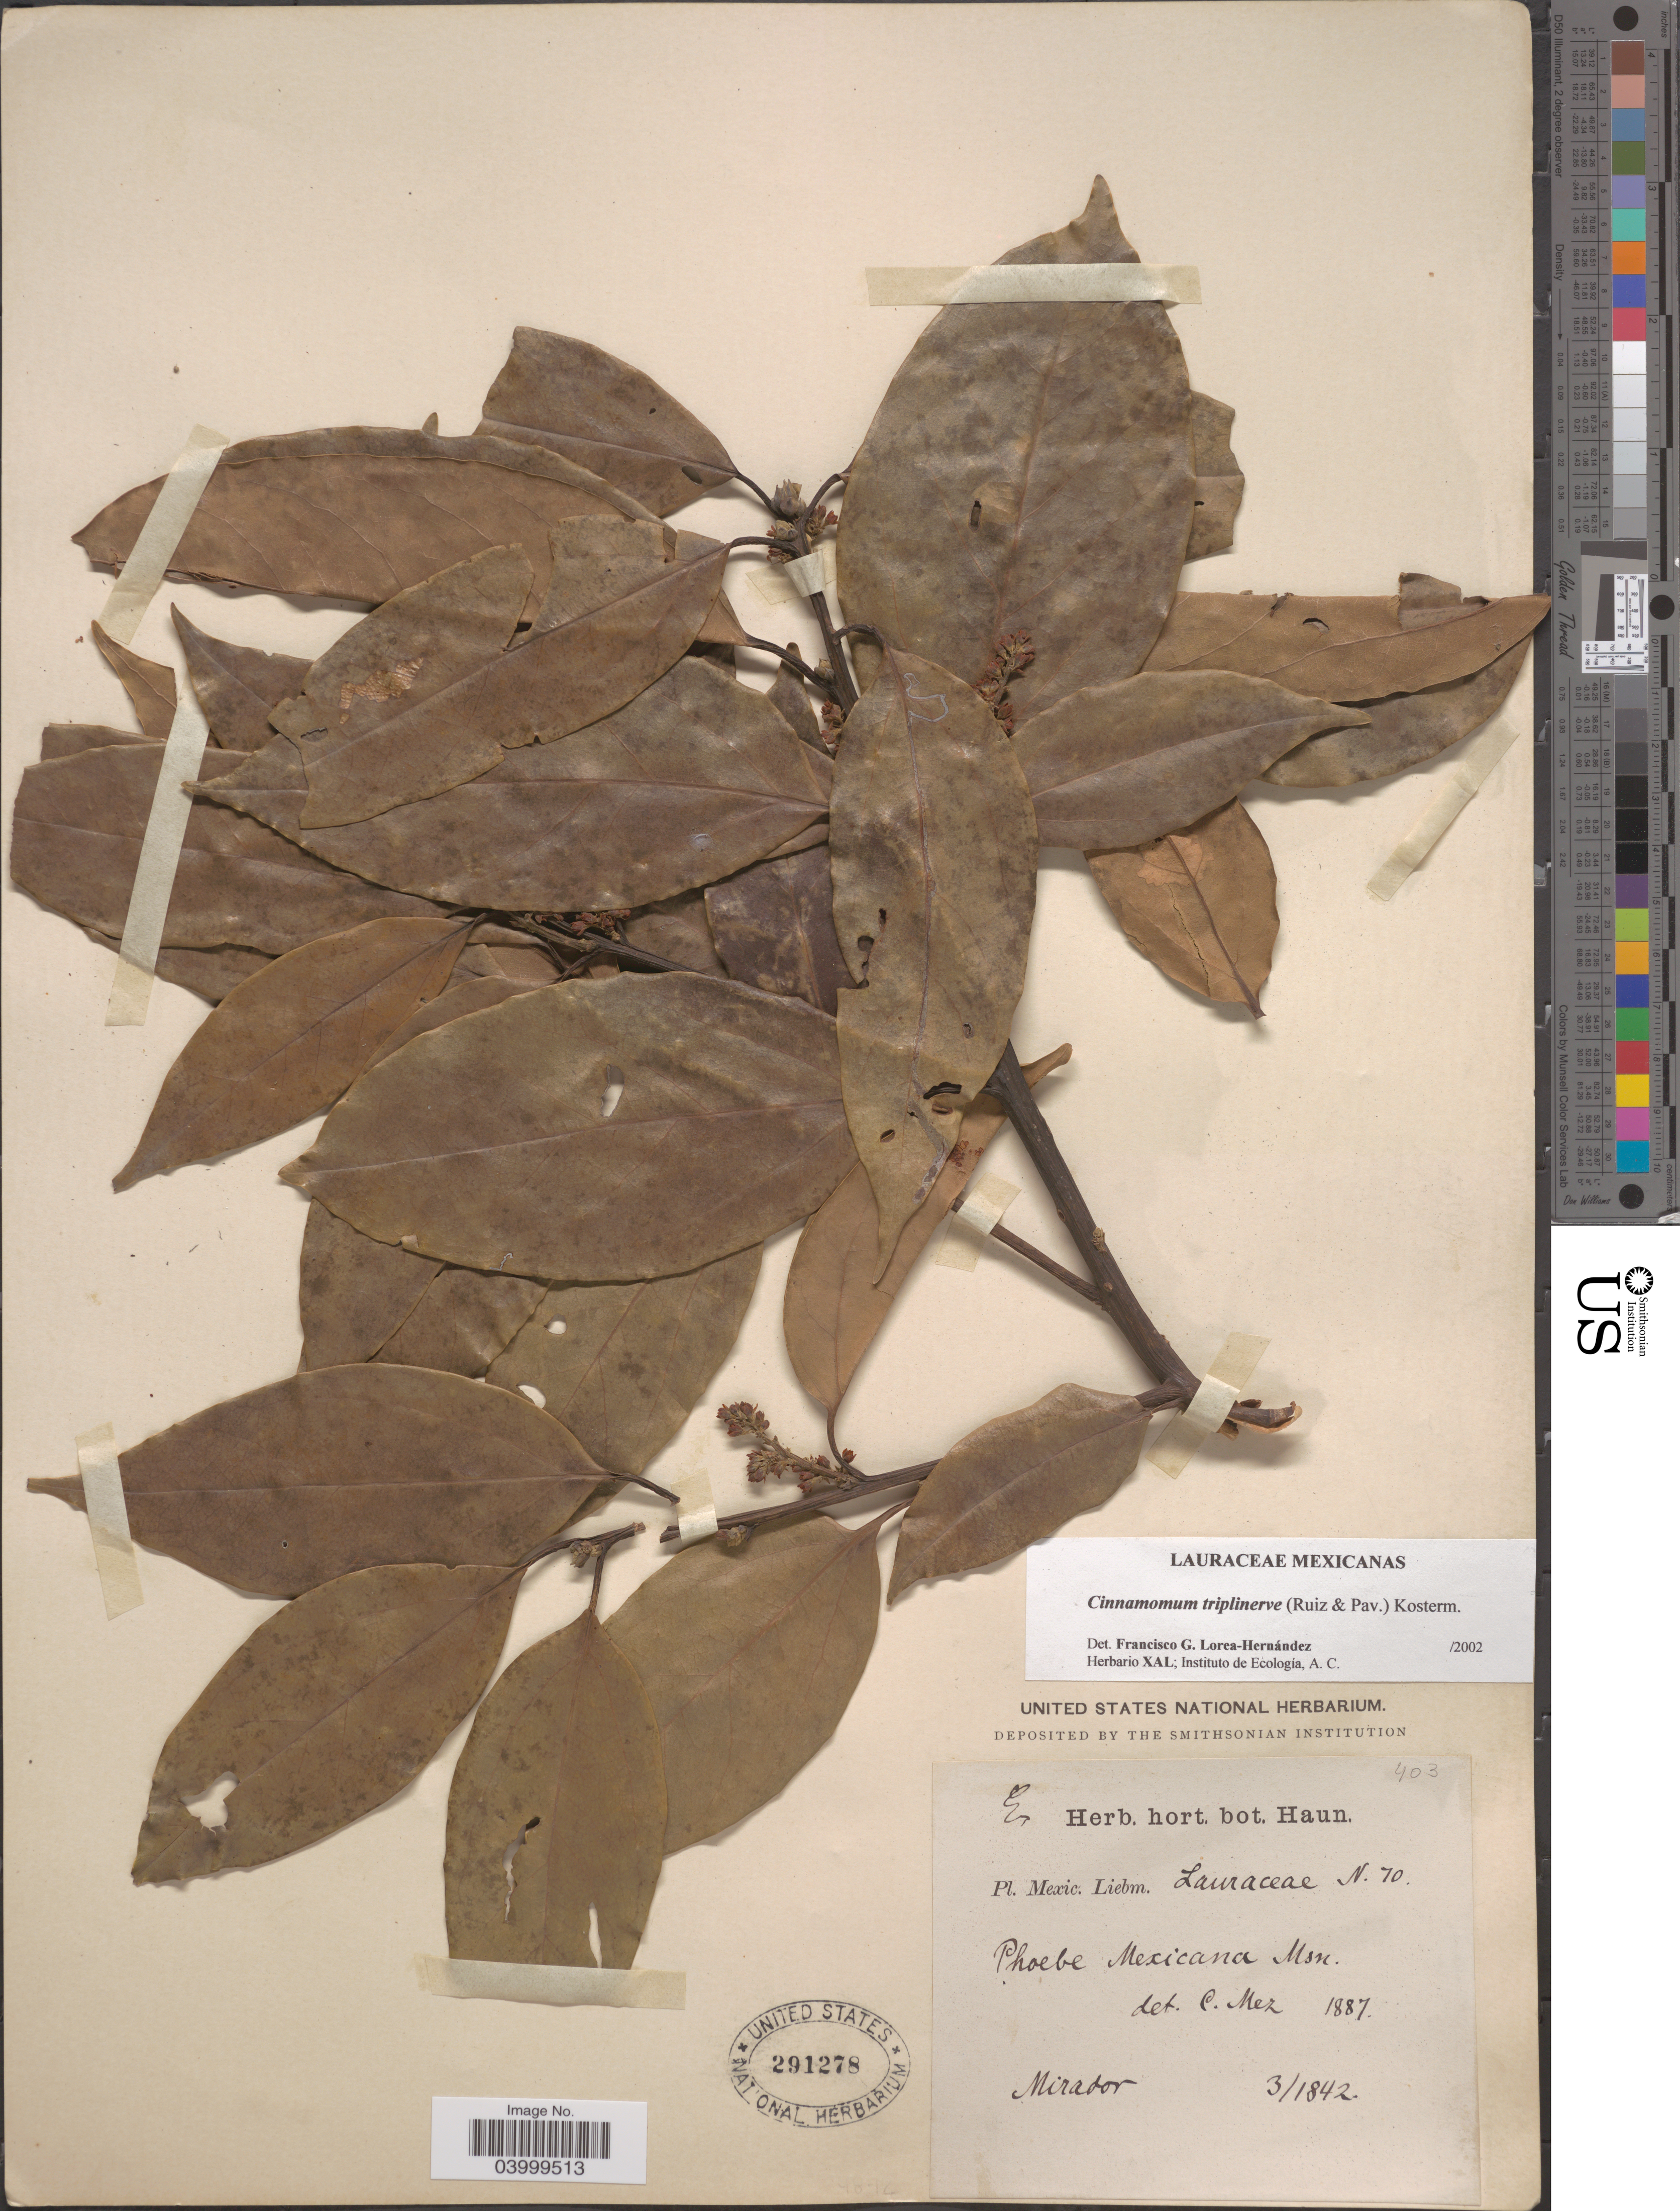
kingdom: Plantae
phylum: Tracheophyta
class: Magnoliopsida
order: Laurales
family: Lauraceae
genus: Cinnamomum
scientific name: Cinnamomum triplinerve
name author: (Ruiz & Pav.) Kosterm.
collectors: Liebm.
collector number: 70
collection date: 1842-03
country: Mexico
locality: Mirador.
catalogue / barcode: US 291278